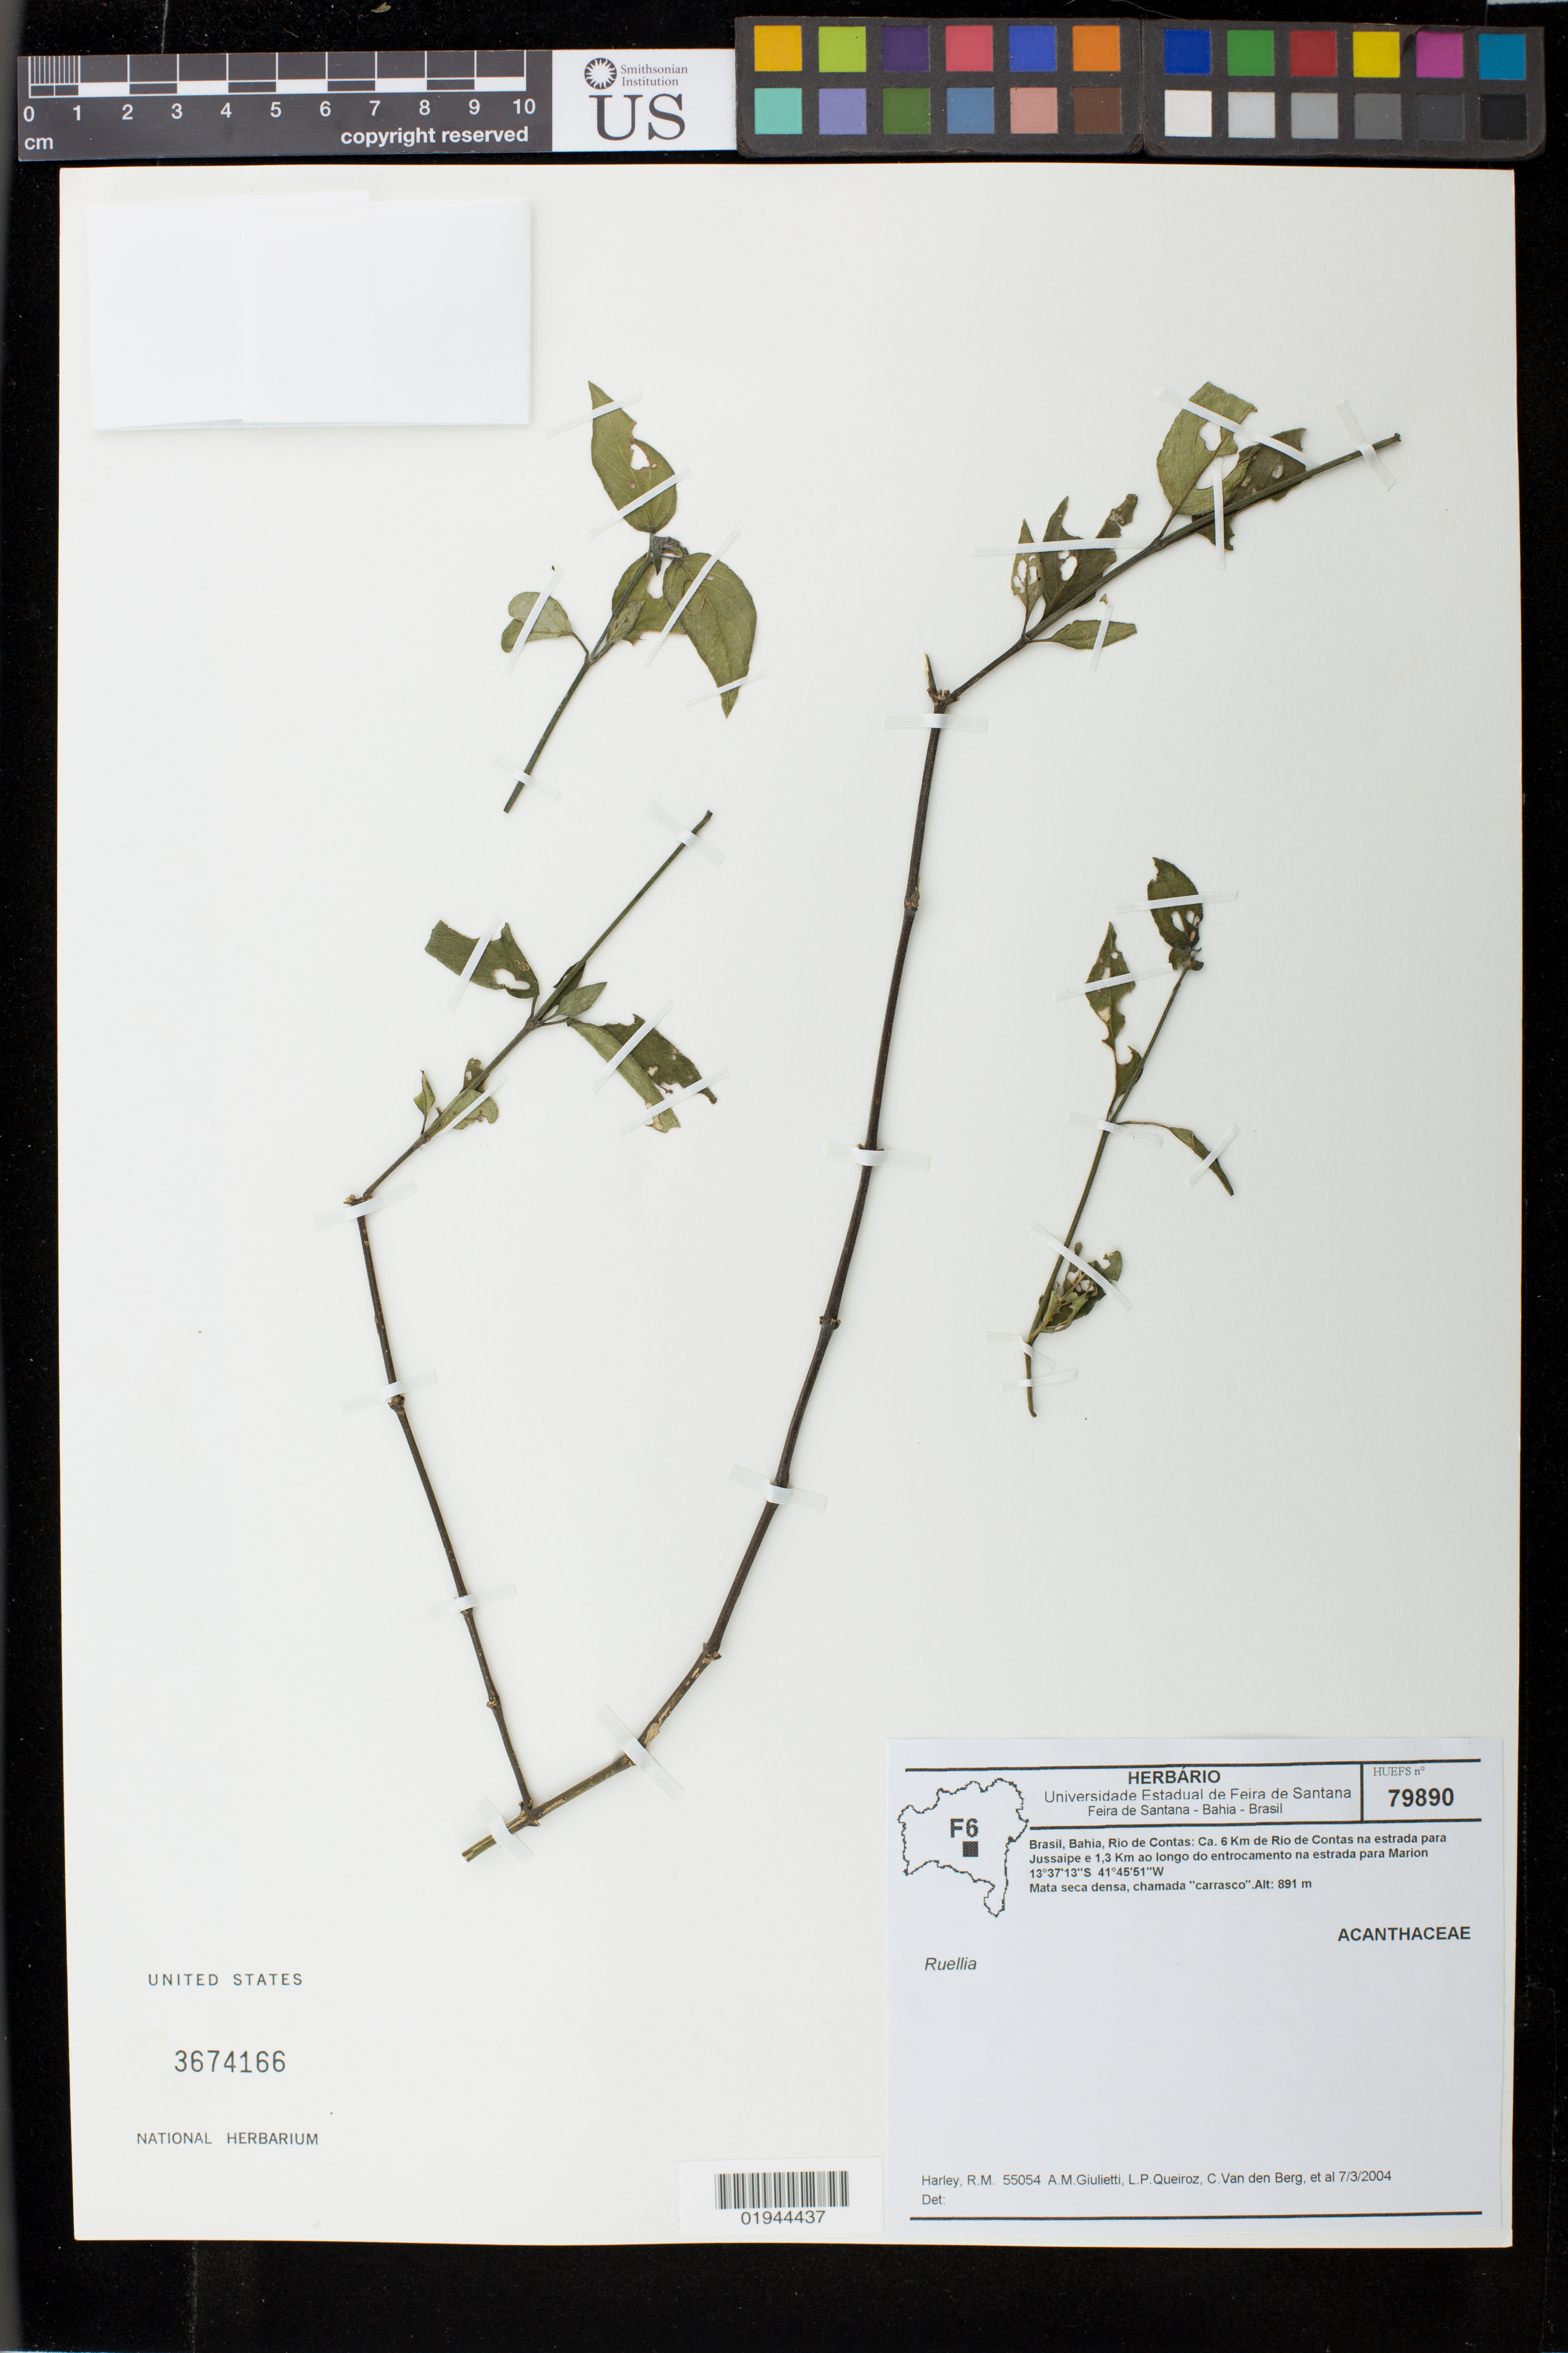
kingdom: Plantae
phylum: Tracheophyta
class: Magnoliopsida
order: Lamiales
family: Acanthaceae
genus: Ruellia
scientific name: Ruellia sp.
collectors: R. M. Harley et al.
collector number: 55054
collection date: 2004-03-07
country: Brazil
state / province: Bahia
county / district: Rio de Contas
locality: Ca. 6 km de Rio de Contas na estrada para Jussaipe e 1.3 km ao longo do entrocamento na estrada para Marion.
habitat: Mata seca densa, chamada "carrasco".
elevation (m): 891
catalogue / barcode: US 3674166